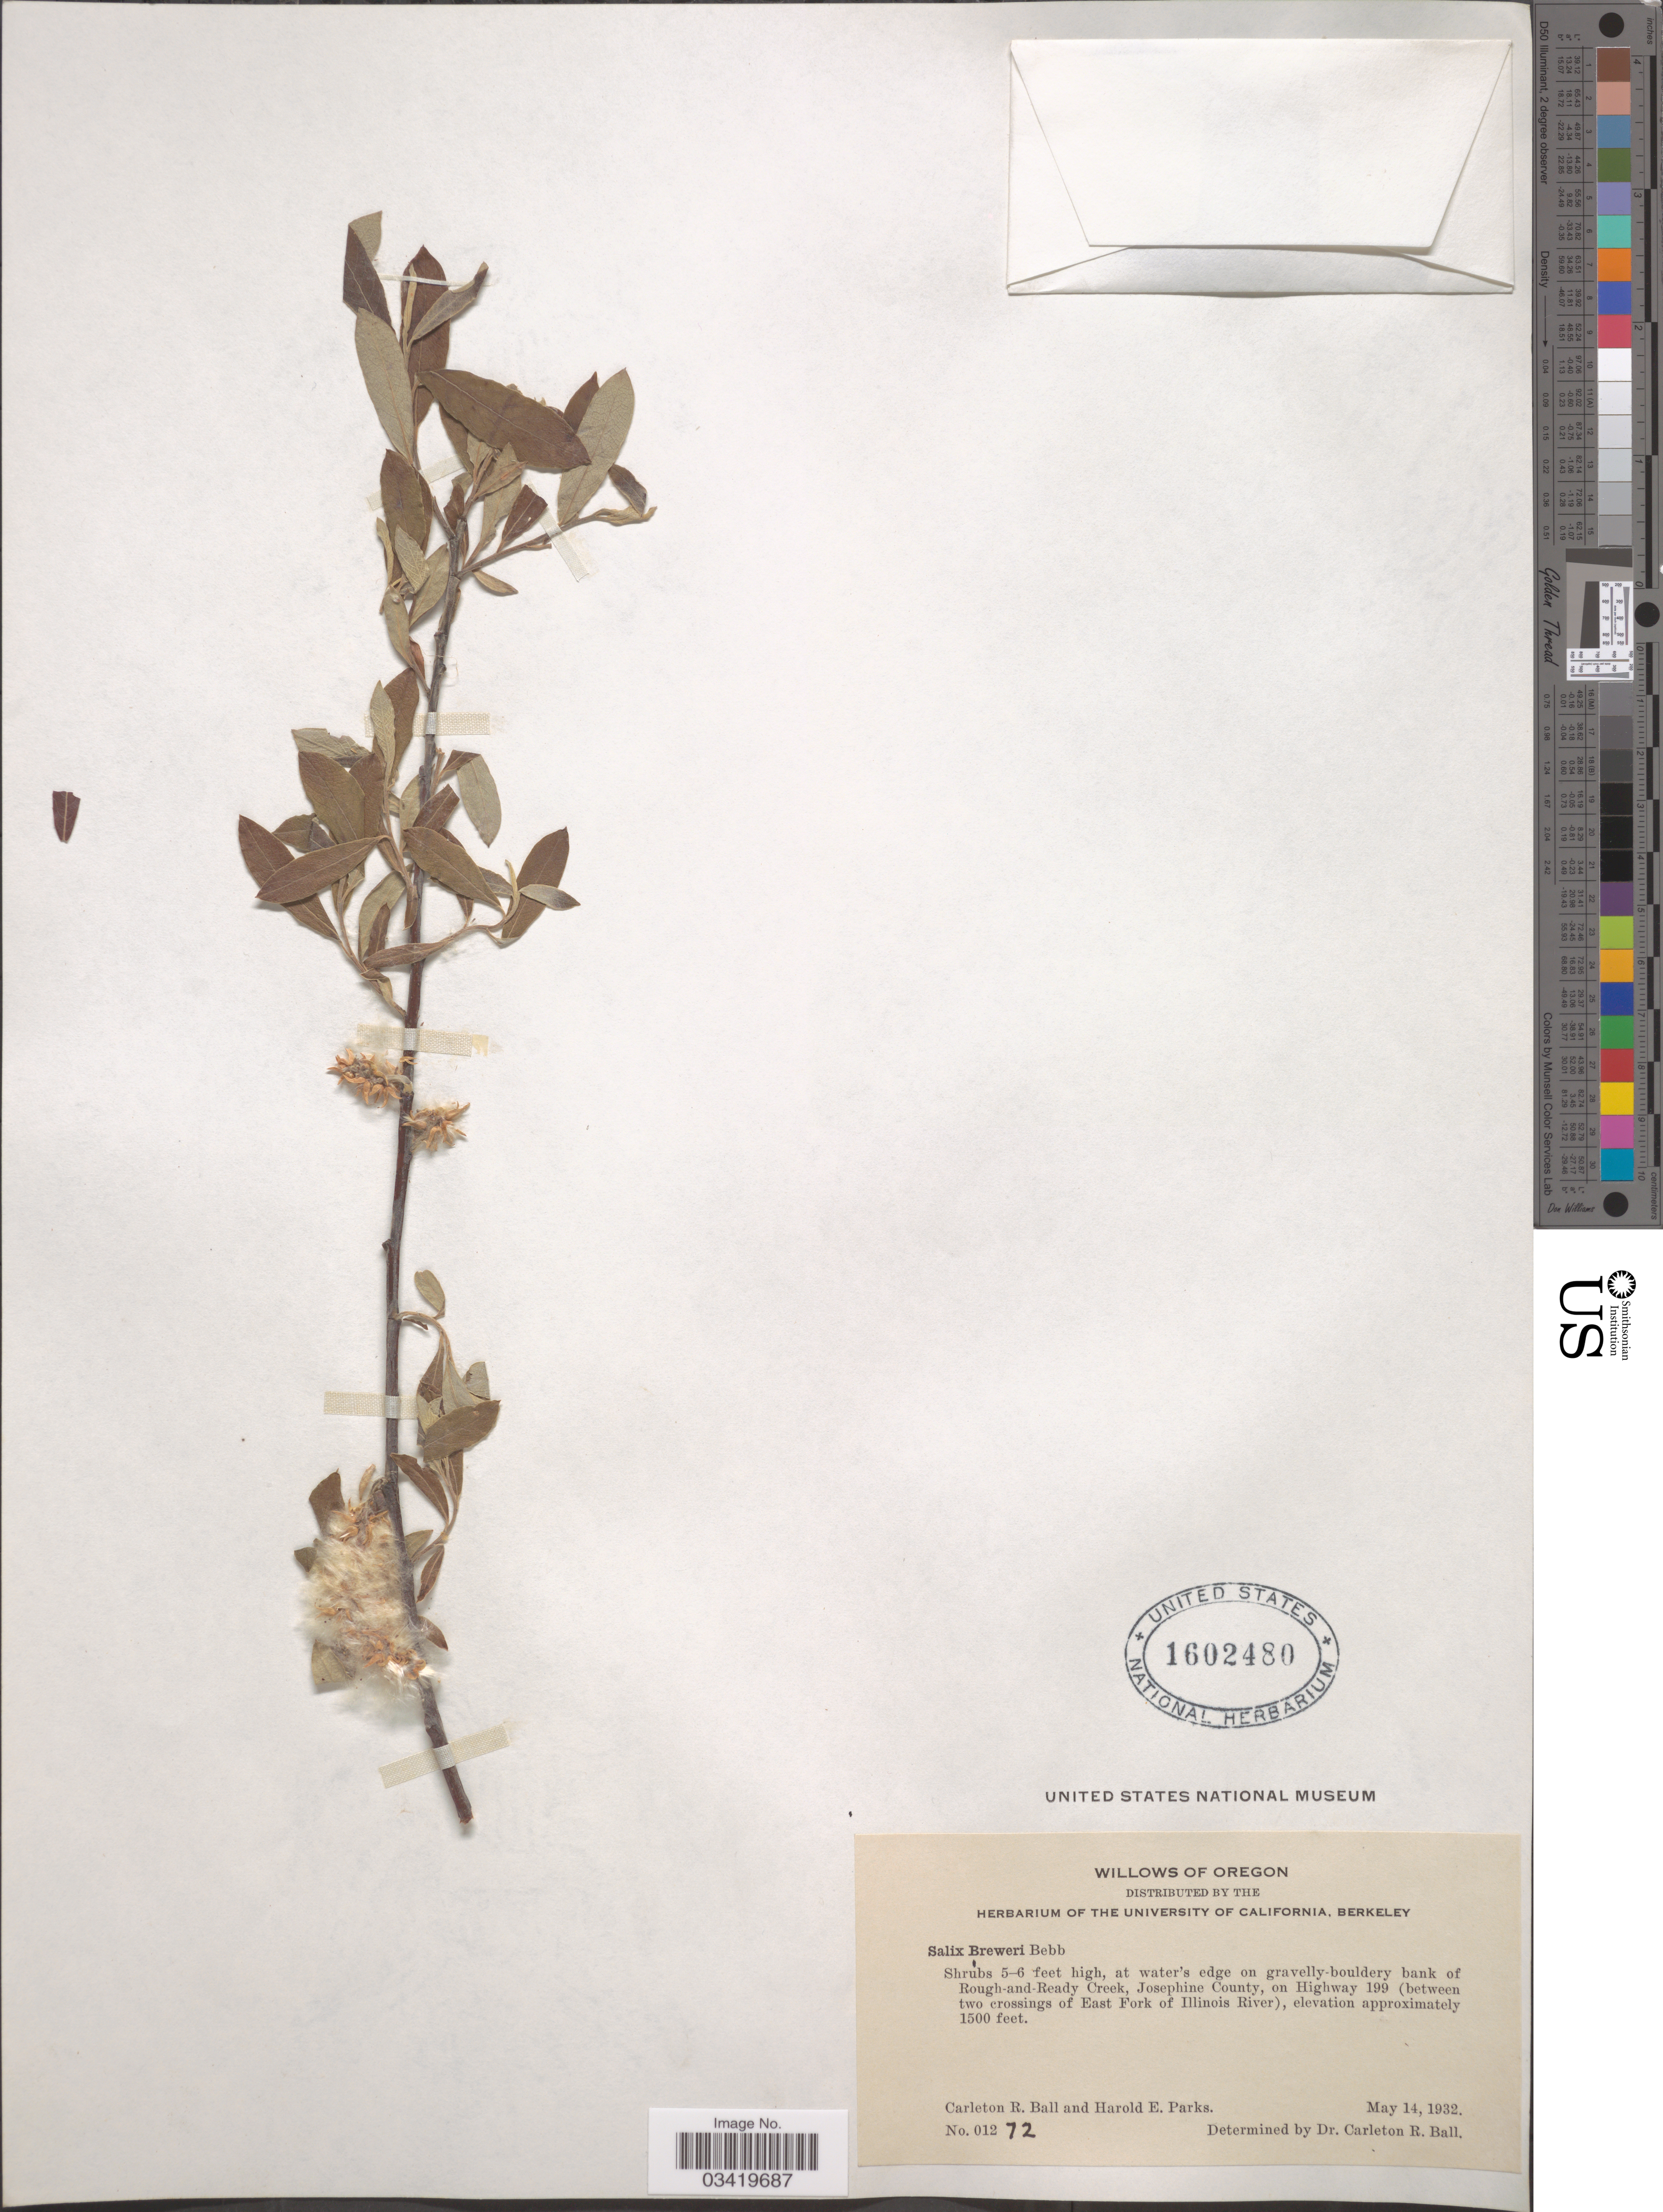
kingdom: Plantae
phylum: Tracheophyta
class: Magnoliopsida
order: Malpighiales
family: Salicaceae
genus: Salix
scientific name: Salix breweri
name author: Bebb in S. Watson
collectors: C. R. Ball & H. E. Parks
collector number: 01272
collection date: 1932-05-14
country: United States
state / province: Oregon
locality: At water's edge on gravelly-bouldery bank of Rough-and-Ready Creek, Josephine County, on Highway 199 (between two crossings of East Fork of Illinois River).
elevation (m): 457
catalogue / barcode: US 1602480